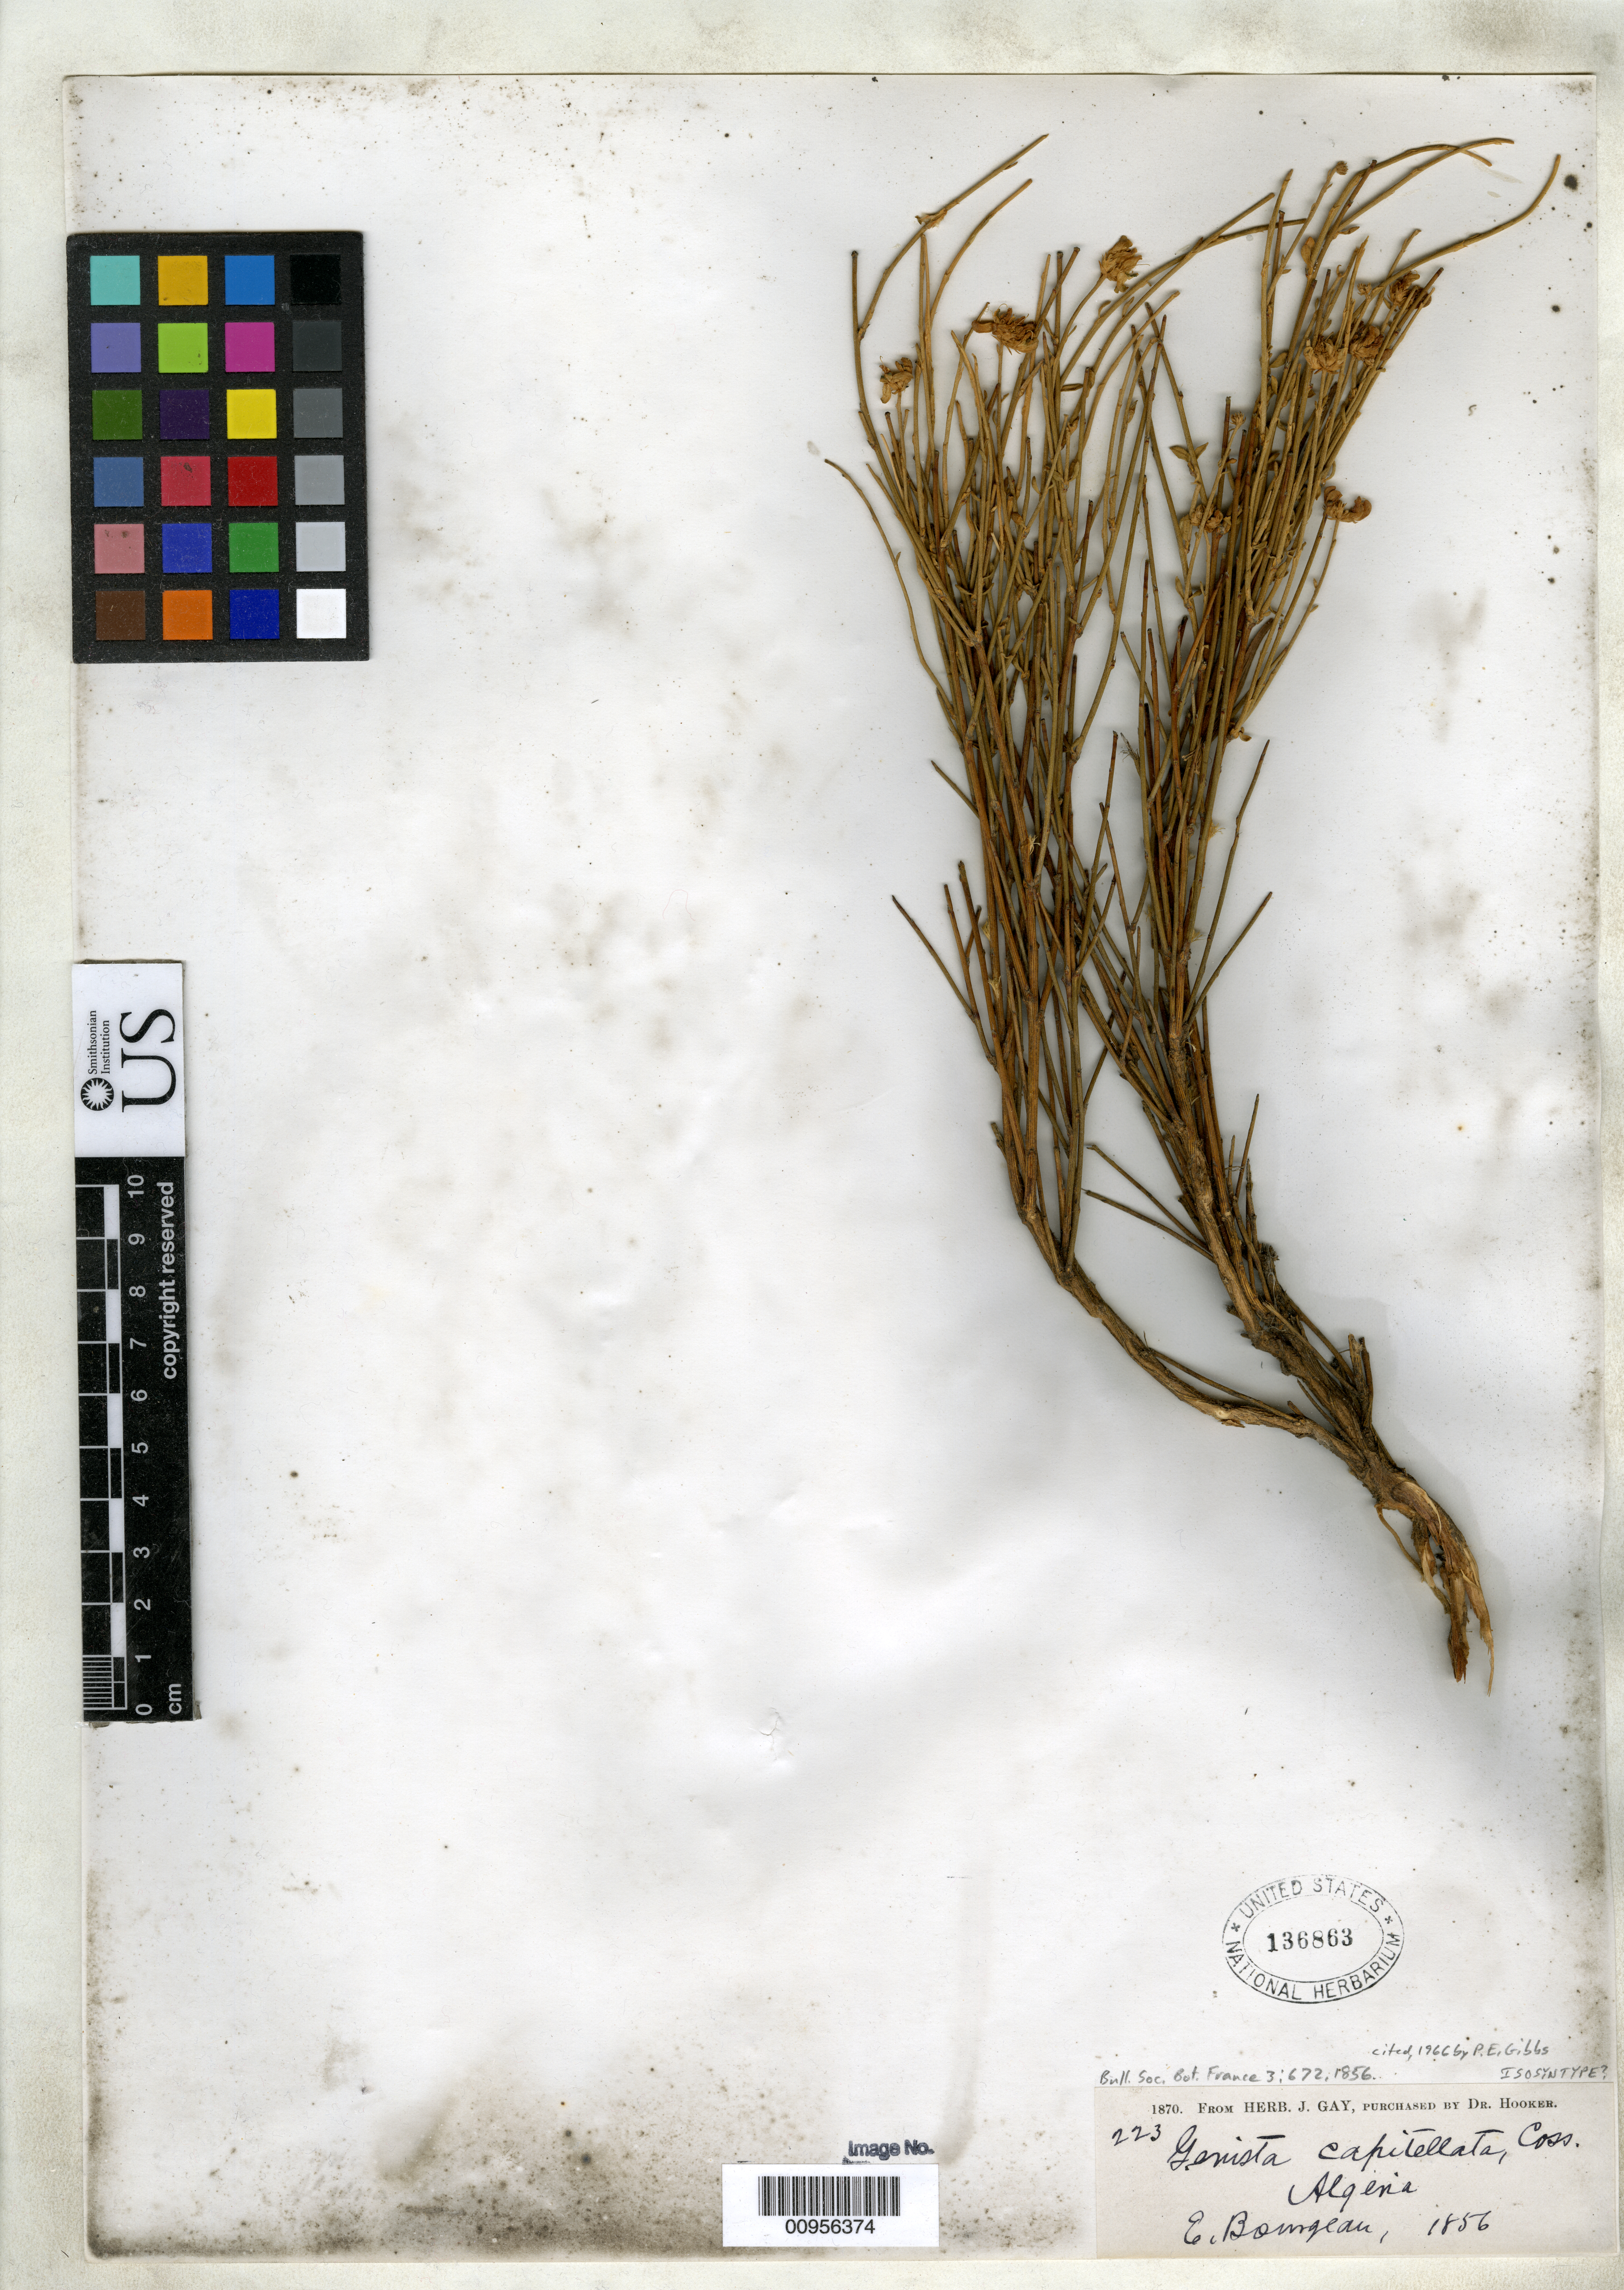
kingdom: Plantae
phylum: Tracheophyta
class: Magnoliopsida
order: Fabales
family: Fabaceae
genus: Genista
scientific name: Genista capitellata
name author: Coss.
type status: Isosyntype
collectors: E. Bourgeau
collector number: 223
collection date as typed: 1856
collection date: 1856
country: Algeria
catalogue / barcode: US 136863